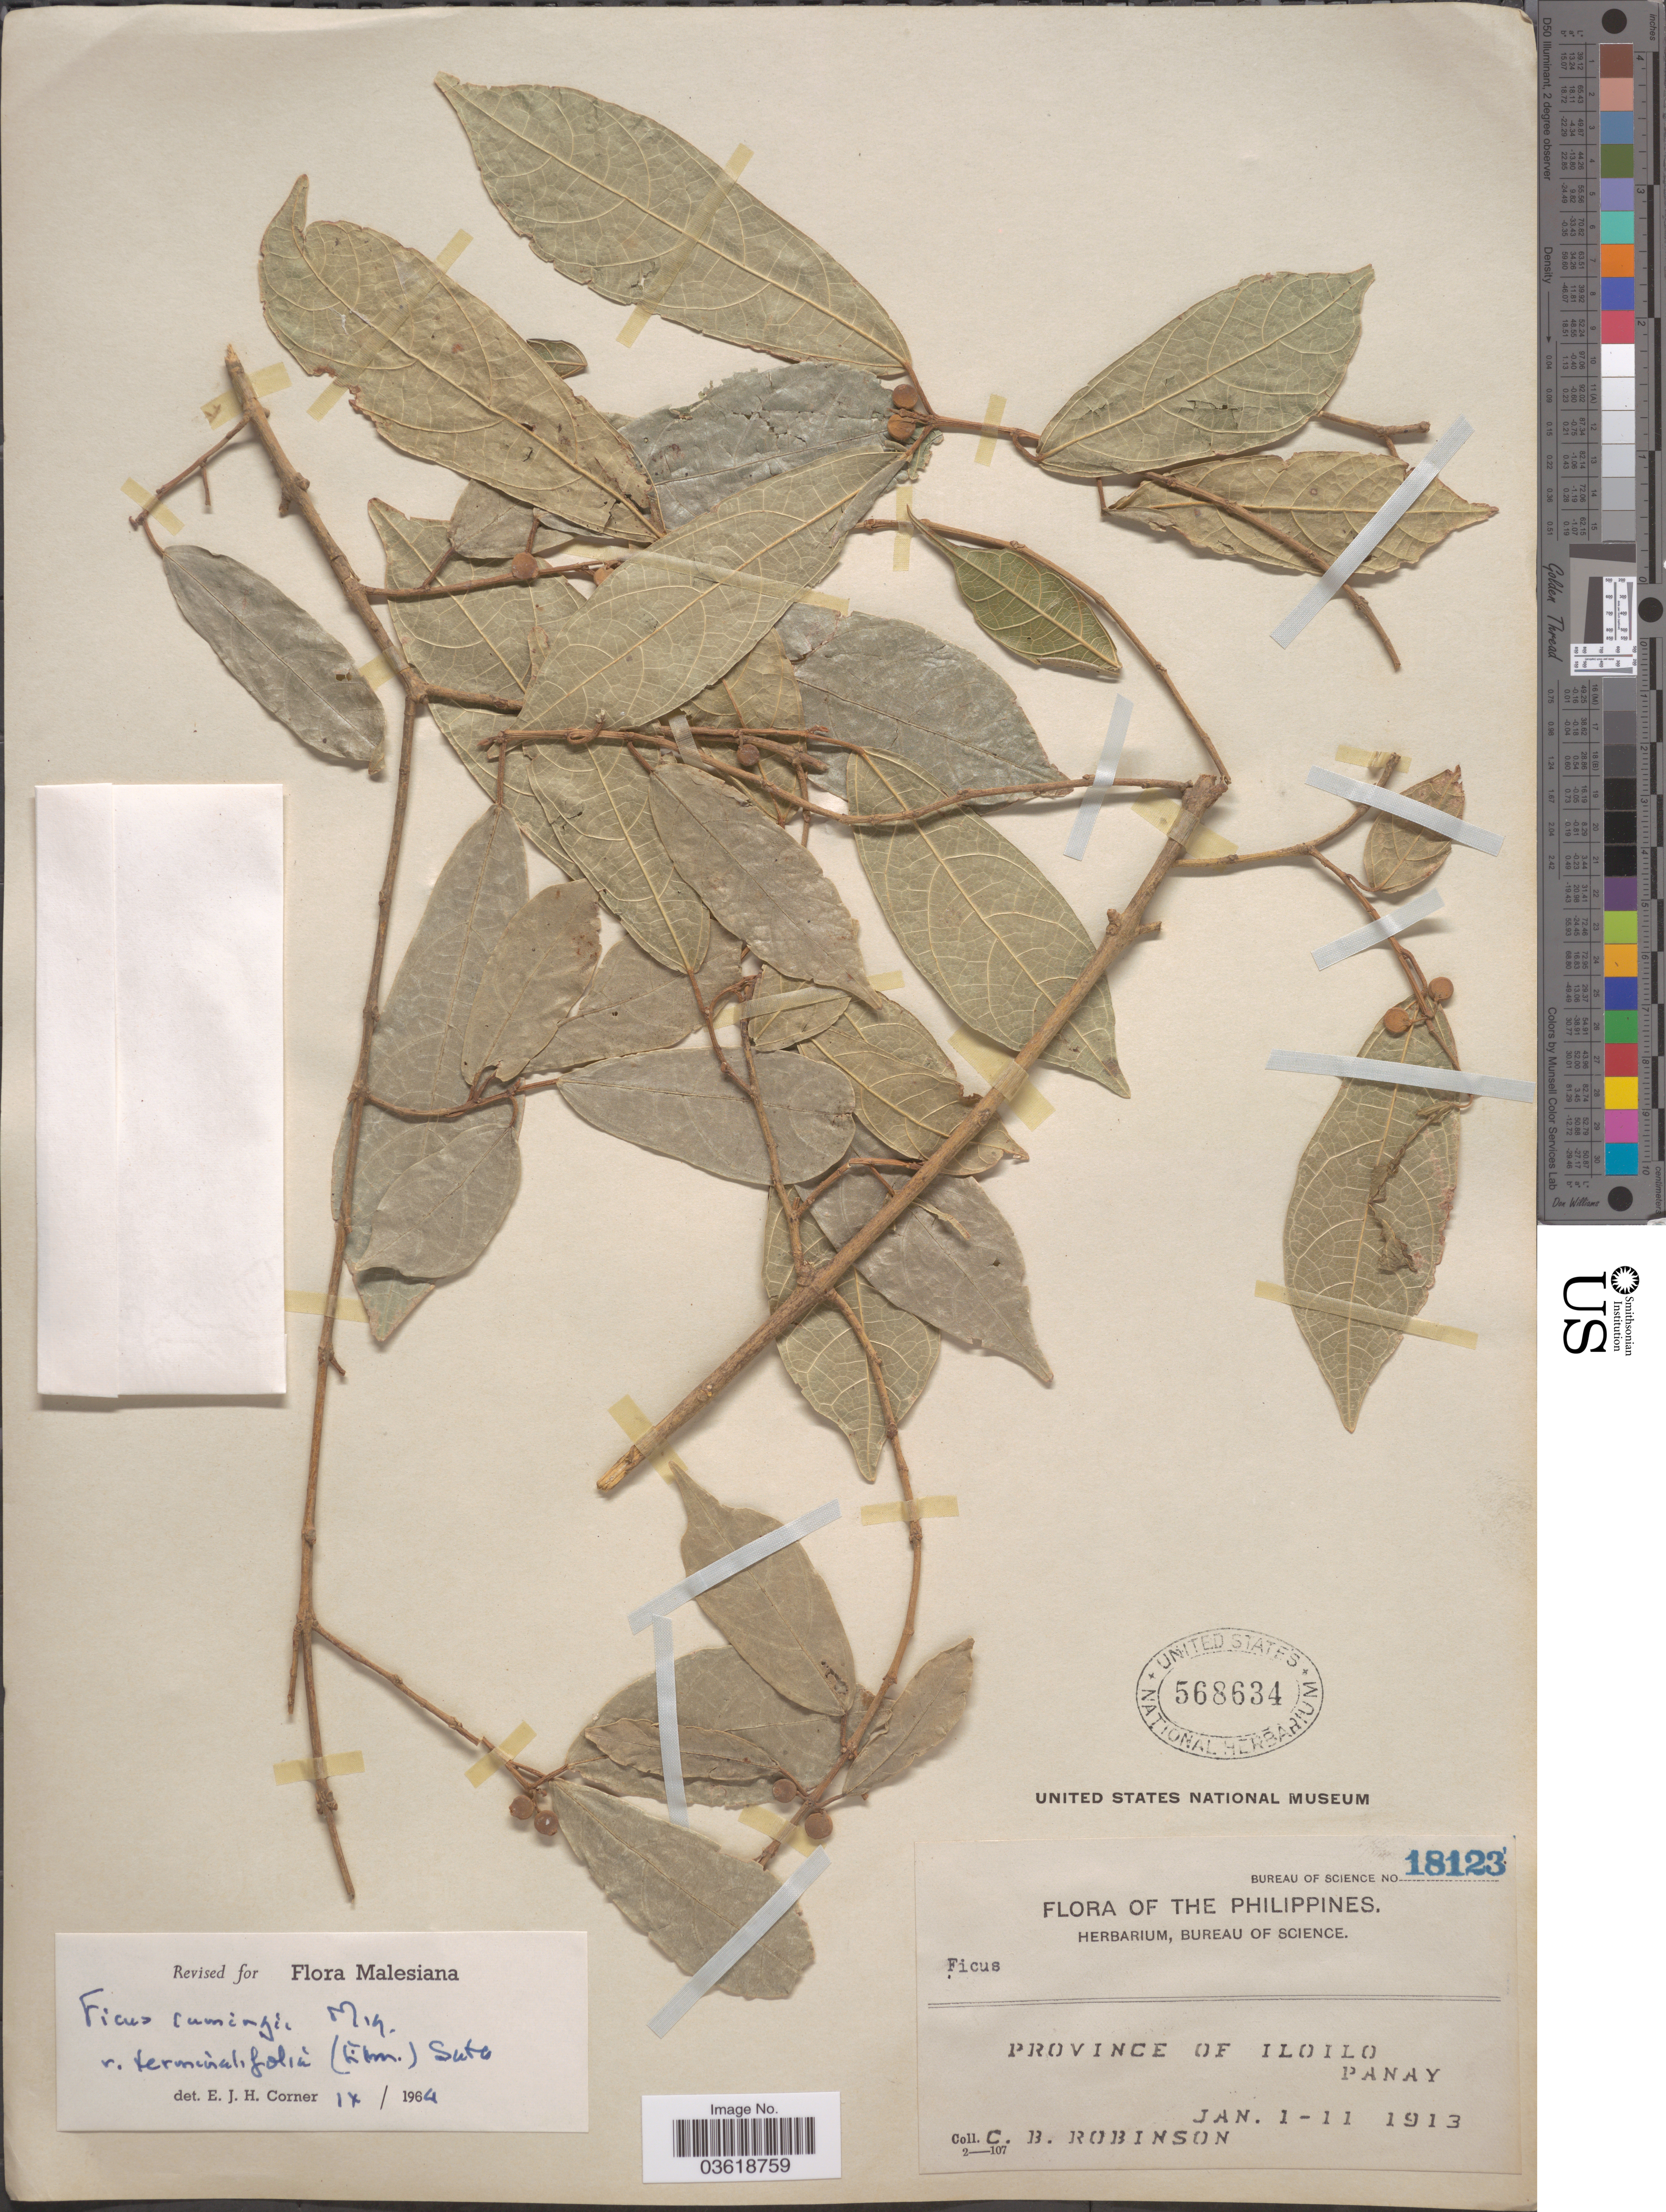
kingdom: Plantae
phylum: Tracheophyta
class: Magnoliopsida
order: Rosales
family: Moraceae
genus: Ficus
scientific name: Ficus cumingii var. terminalifolia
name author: (Elmer) Sata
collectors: C. Robinson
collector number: Bureau of Science 18123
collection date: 1913-01-01/1913-01-11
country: Philippines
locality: Province of Iloilo. Panay.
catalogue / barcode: US 568634